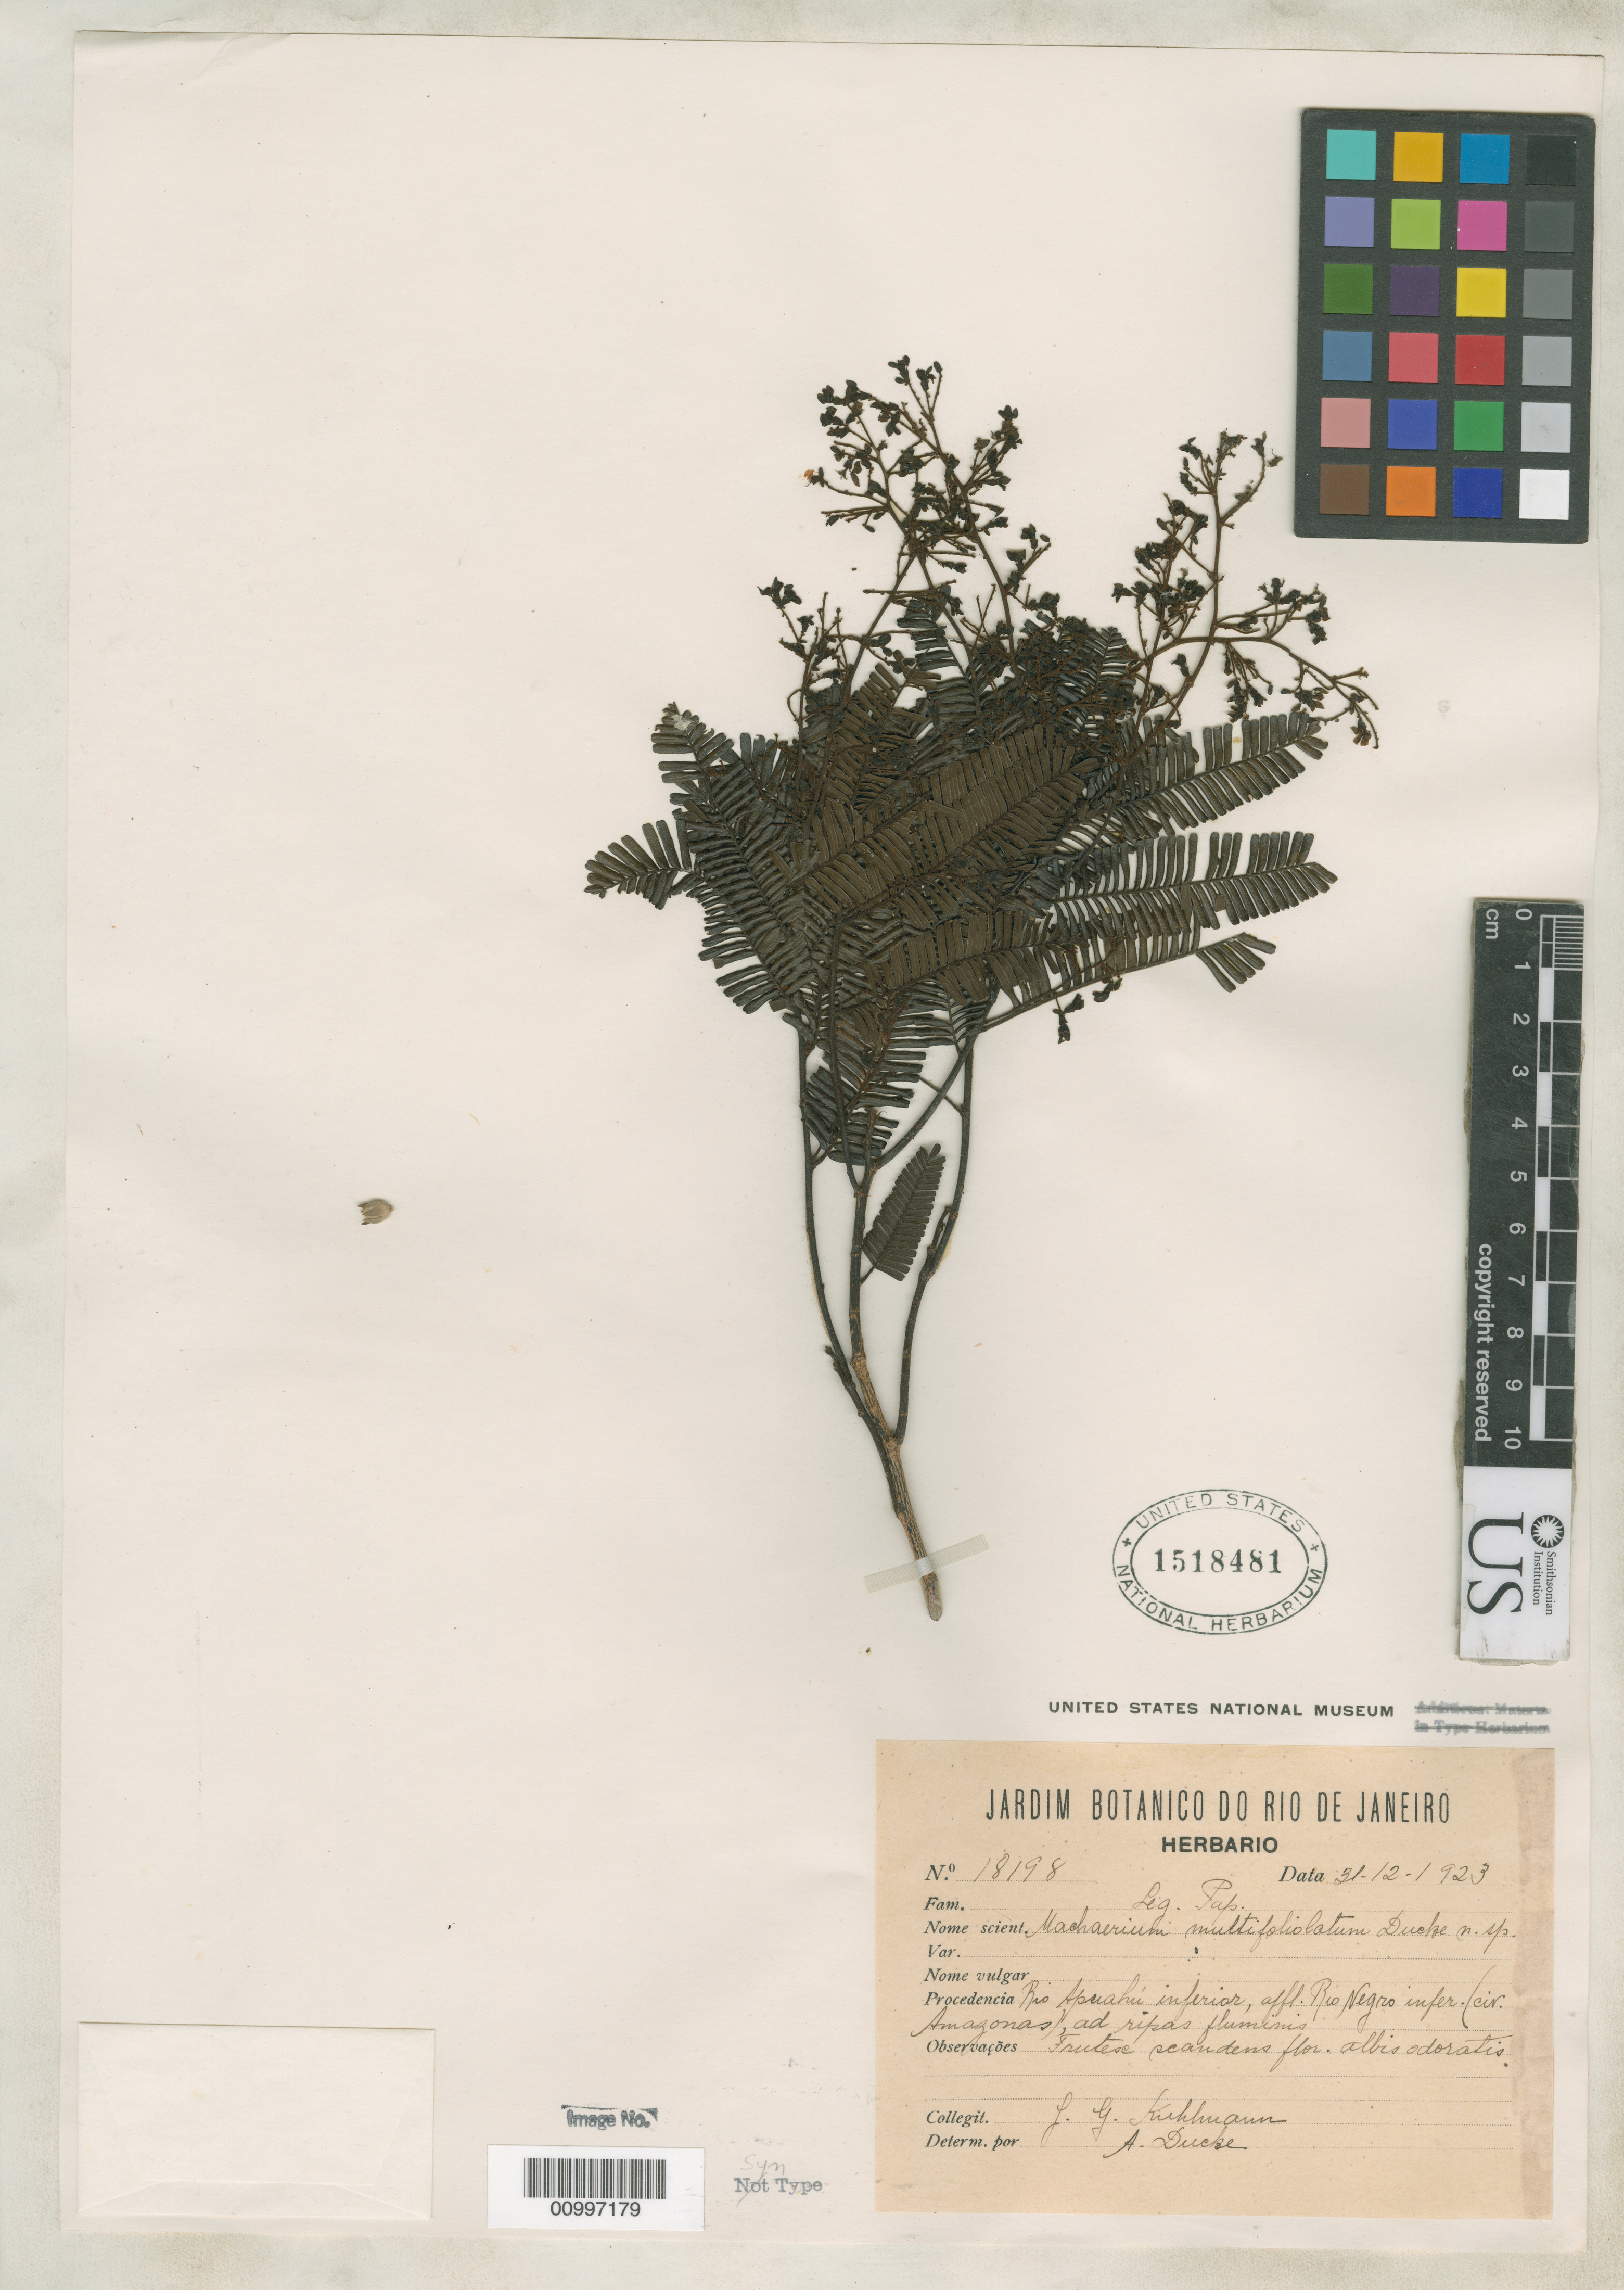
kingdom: Plantae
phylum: Tracheophyta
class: Magnoliopsida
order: Fabales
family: Fabaceae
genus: Machaerium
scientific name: Machaerium multifoliolatum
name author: Hoehne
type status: Syntype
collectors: J. G. Kuhlmann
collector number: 18198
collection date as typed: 31 Dec 1923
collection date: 1923-12-31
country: Brazil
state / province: Amazonas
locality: Rio Apuahu inferior, affl. Rio Negro inferior (cir. Amazons), ad ripas fluminis.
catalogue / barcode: US 1518481